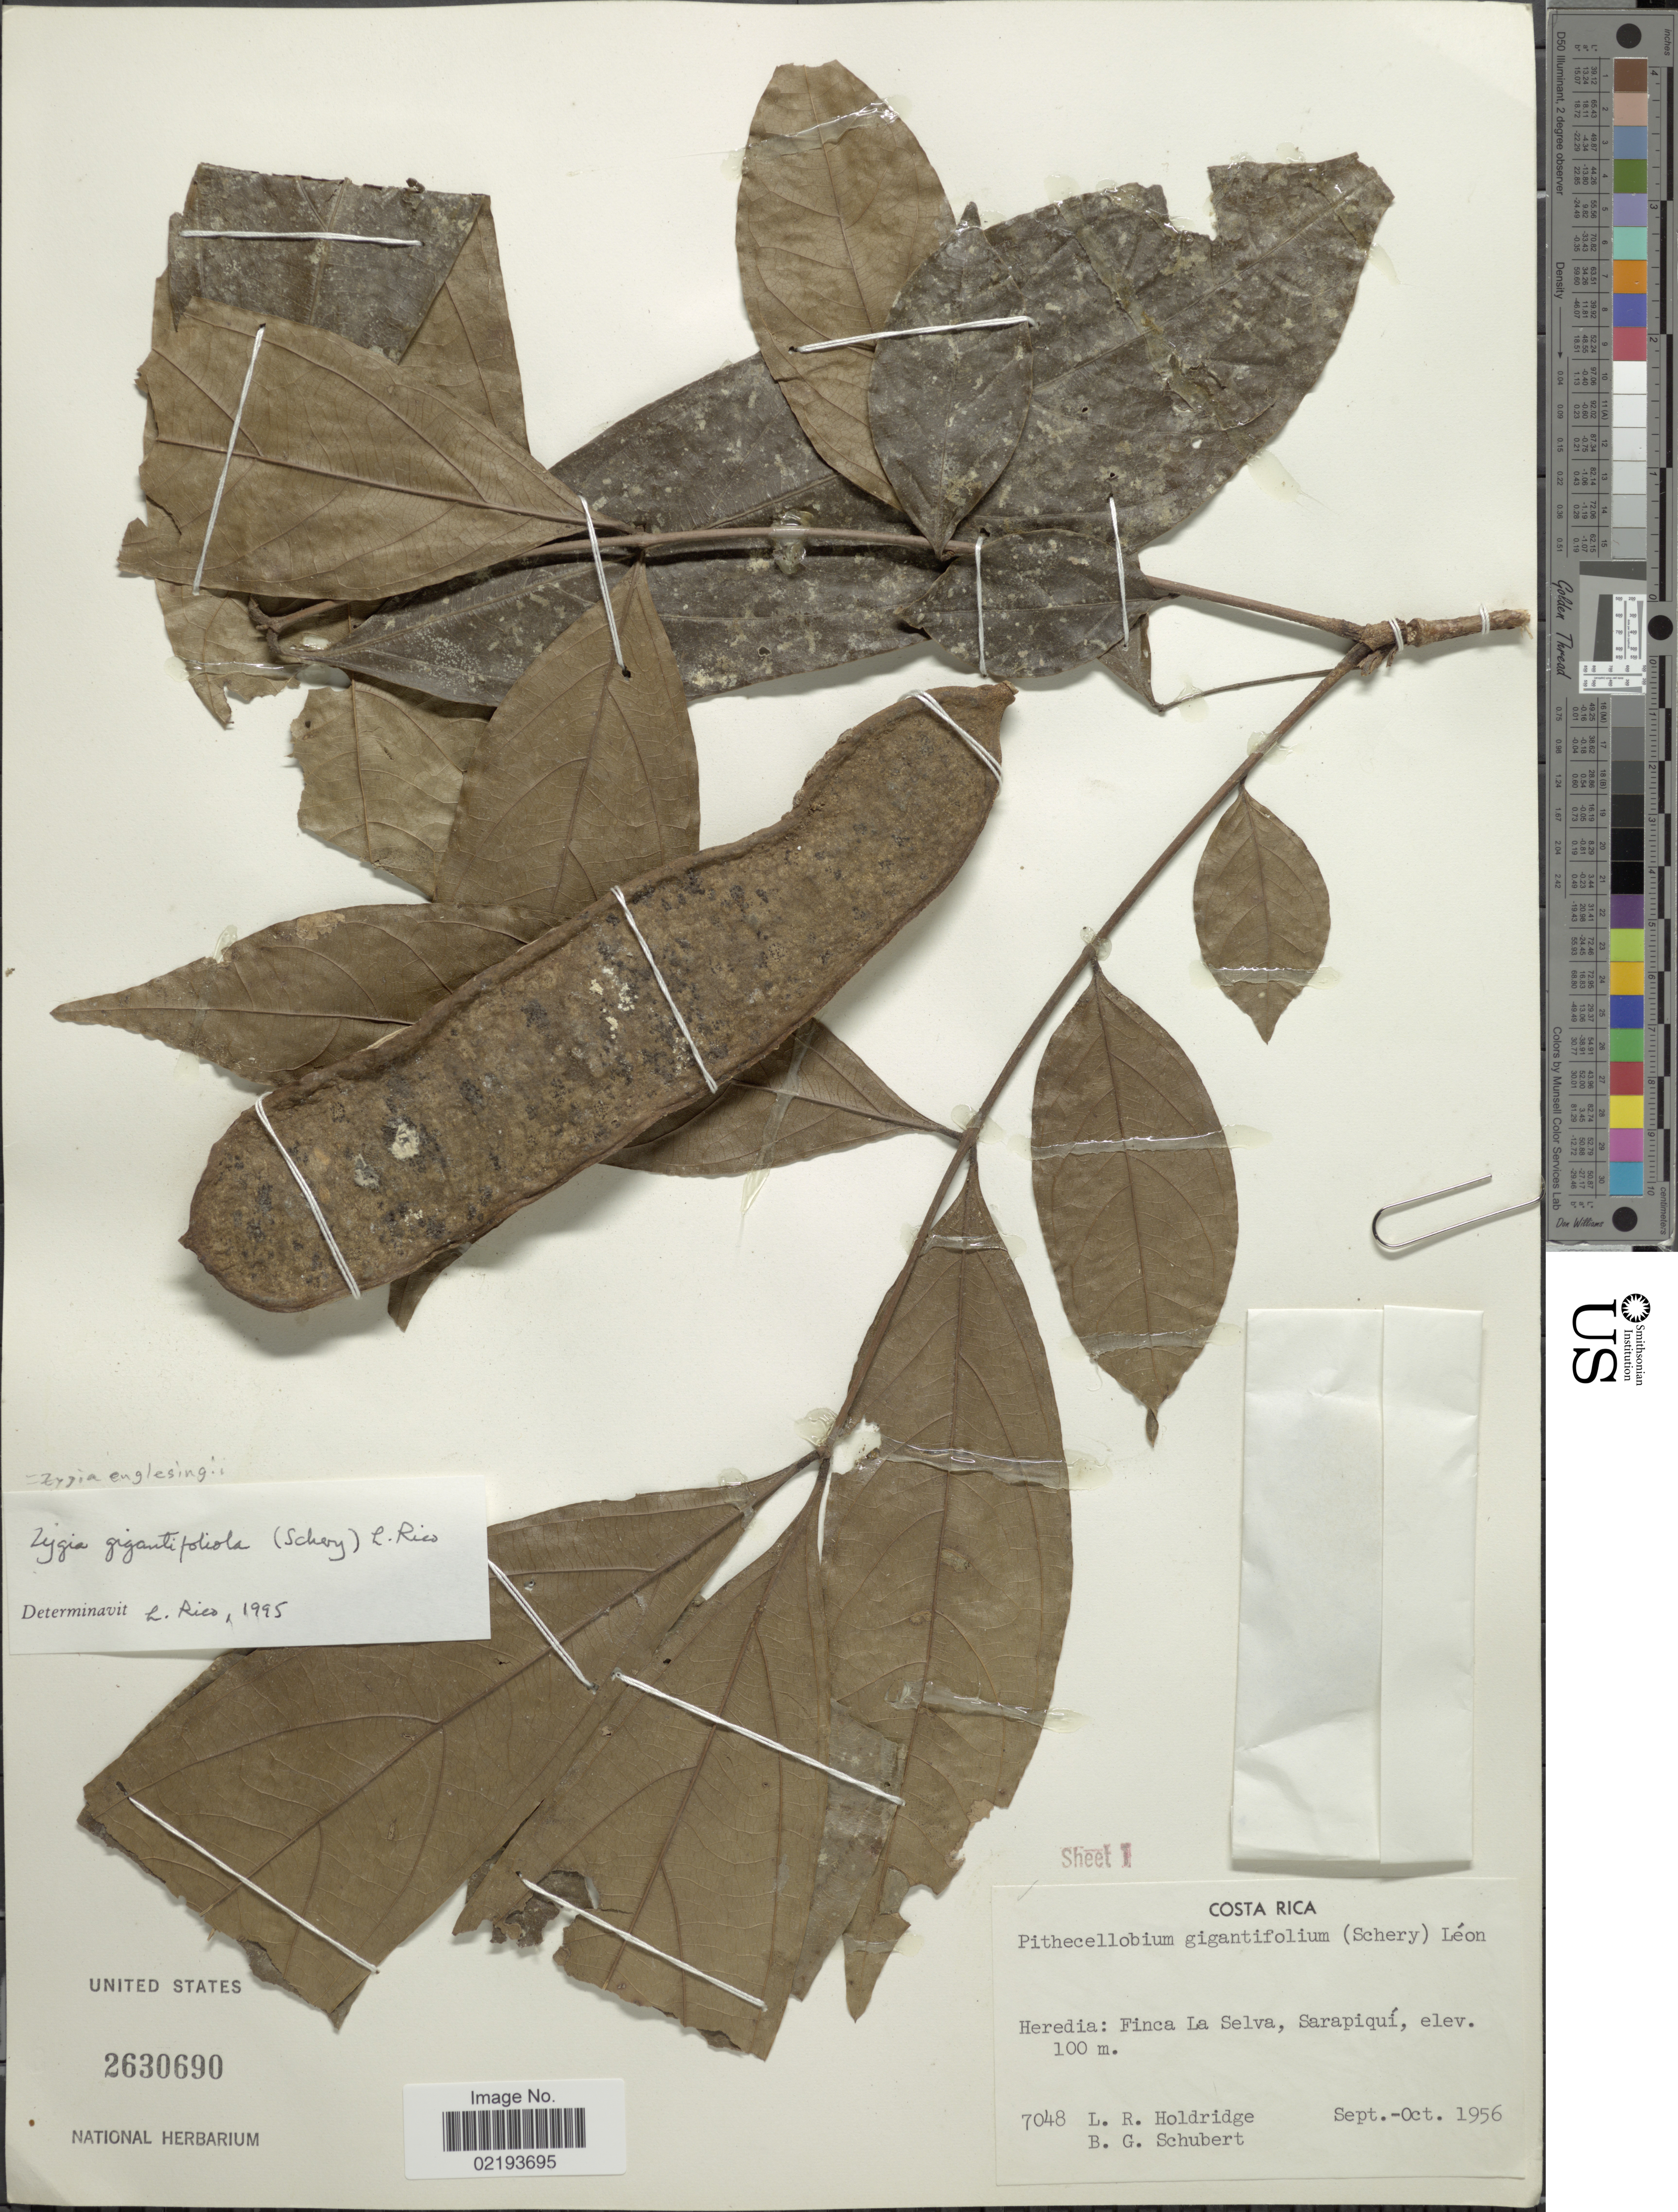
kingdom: Plantae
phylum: Tracheophyta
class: Magnoliopsida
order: Fabales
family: Fabaceae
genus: Zygia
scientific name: Zygia englesingii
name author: (Standl.) Record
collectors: L. Holdridge & B. Schubert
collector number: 7048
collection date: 1956-09/1956-10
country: Costa Rica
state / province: Heredia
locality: Finca La Selva, Sarapiquí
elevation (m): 100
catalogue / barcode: US 2630690